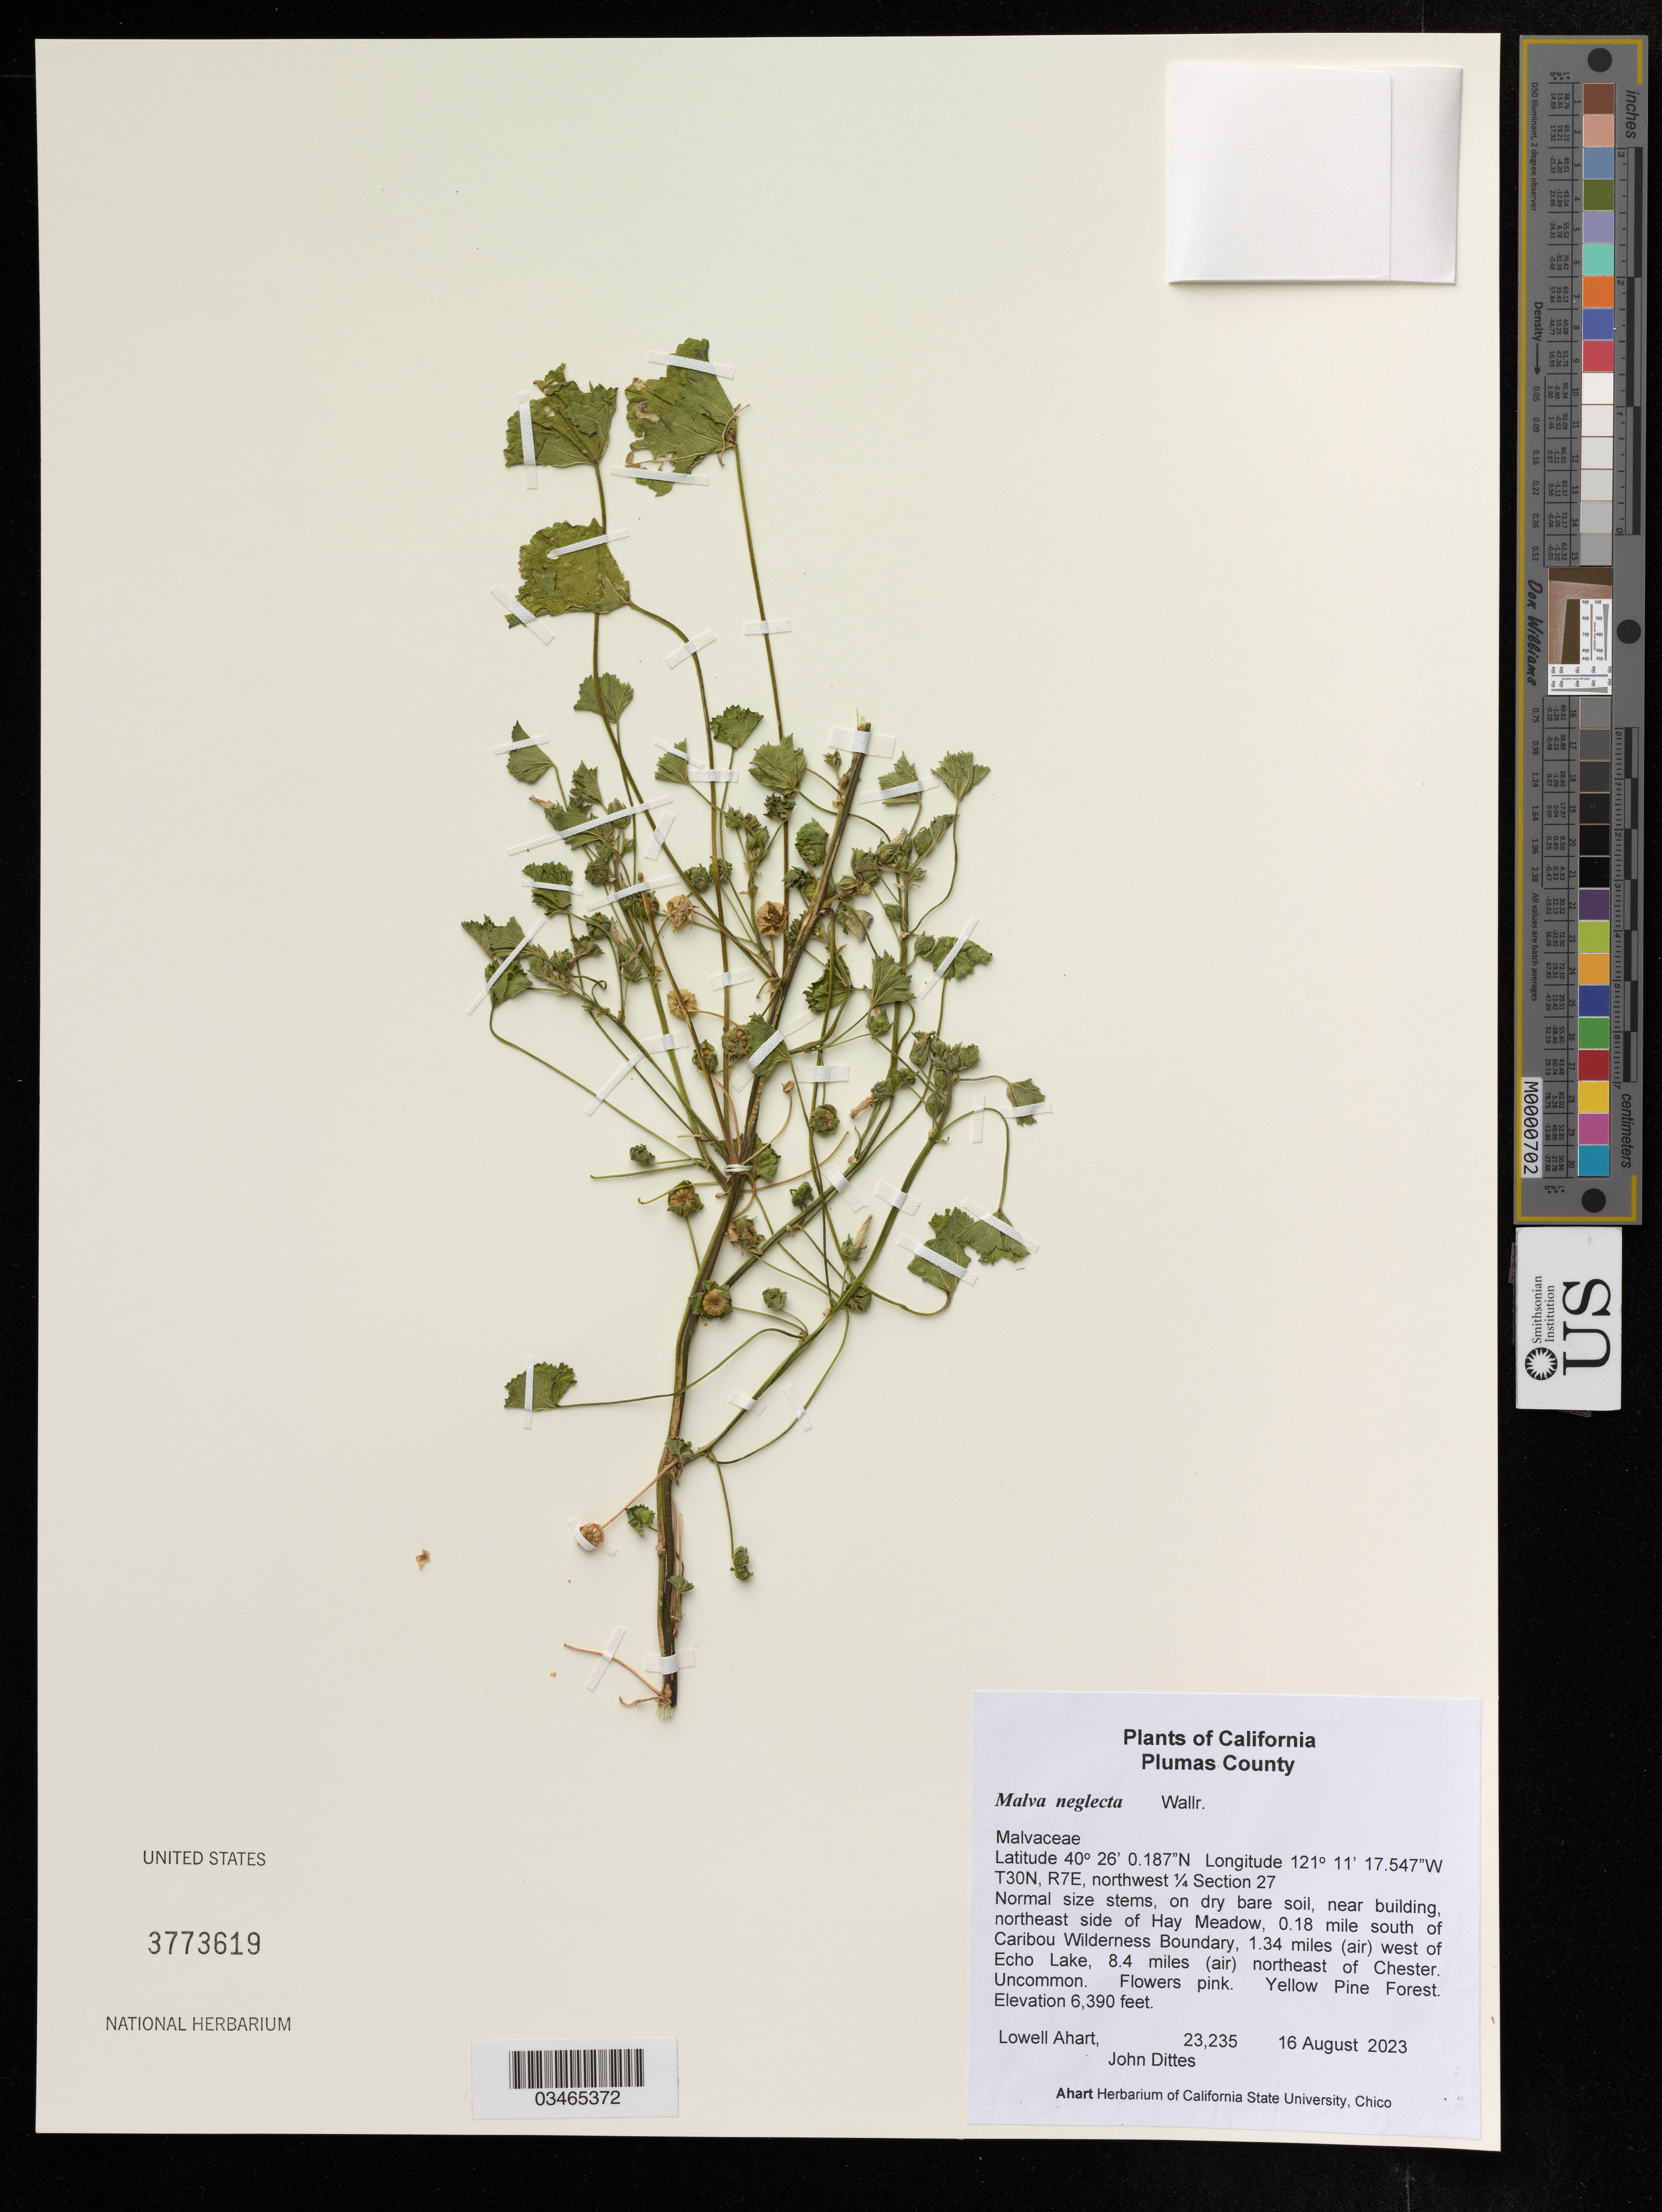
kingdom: Plantae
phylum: Tracheophyta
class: Magnoliopsida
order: Malvales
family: Malvaceae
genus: Malva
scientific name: Malva neglecta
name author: Wallr.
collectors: L. Ahart & J. Dittes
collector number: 23,235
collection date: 2023-08-16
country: United States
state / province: California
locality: Plumas County, near building, northeast side of Hay Meadow, 0.18 mile south of Caribou Wilderness Boundary, 1.34 miles (air) west of Echo Lake, 8.4 miles (air) northeast of Chester.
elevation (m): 1948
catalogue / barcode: US 3773619